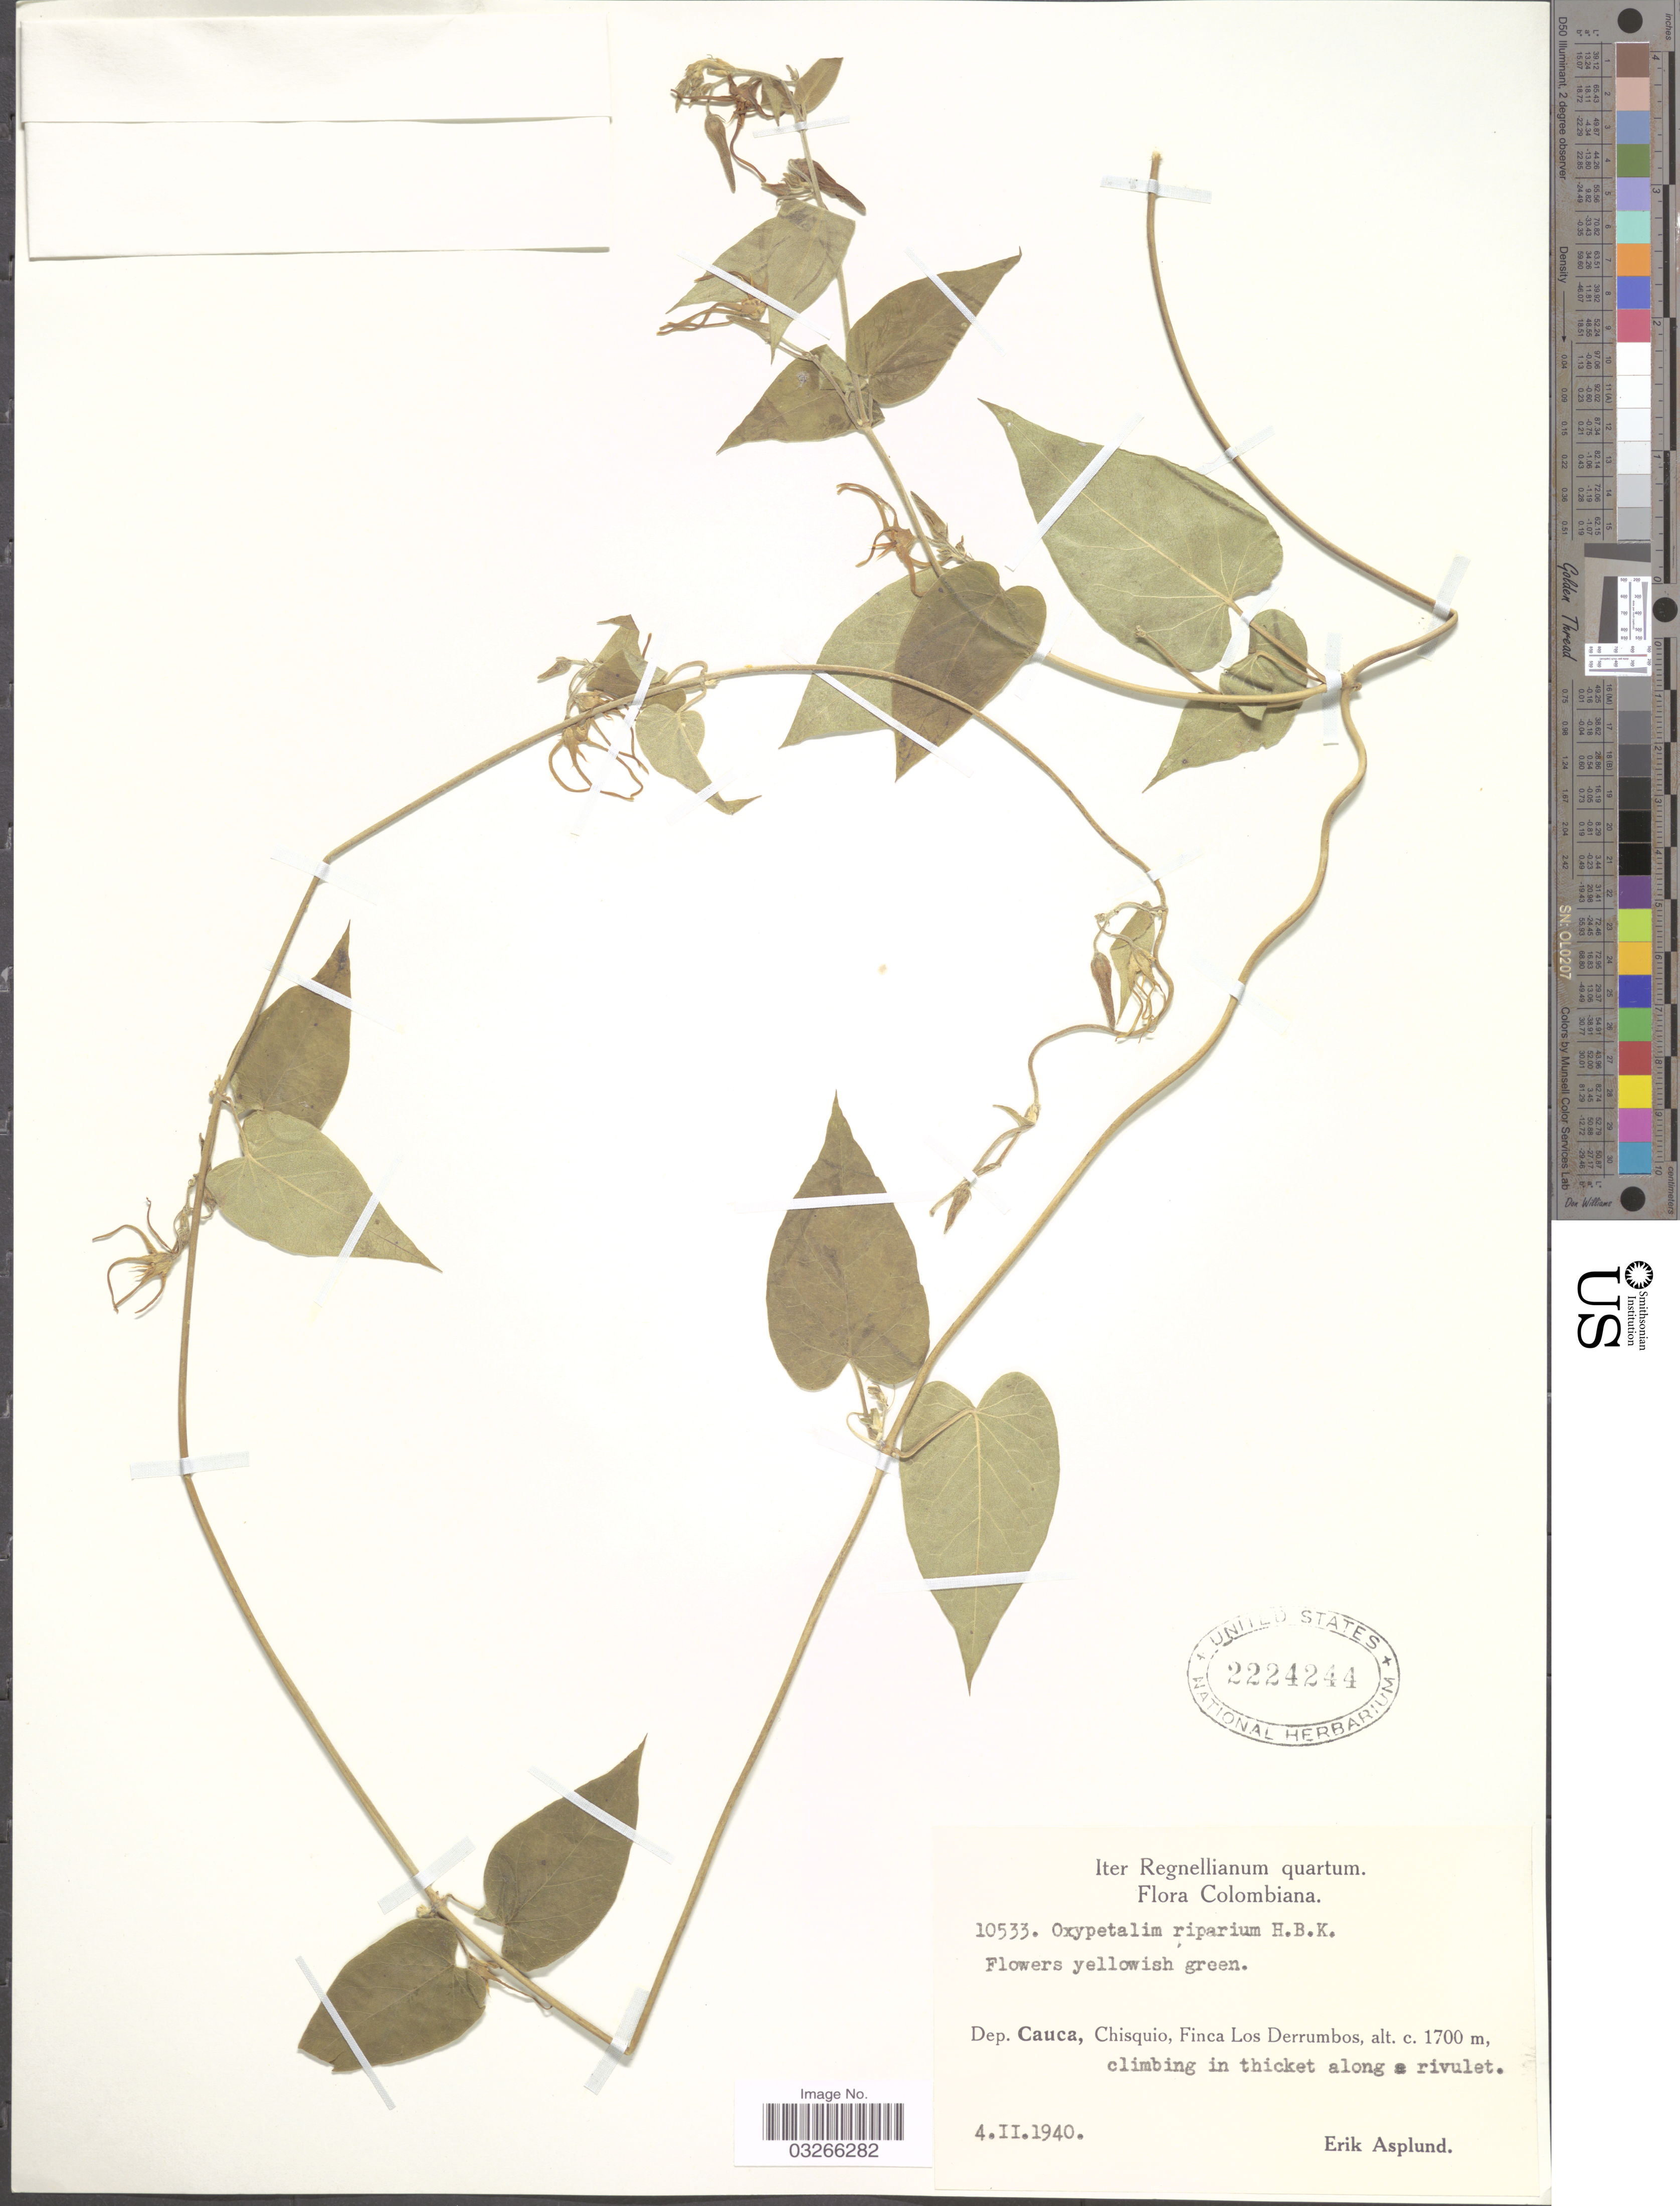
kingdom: Plantae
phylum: Tracheophyta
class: Magnoliopsida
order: Gentianales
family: Apocynaceae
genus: Oxypetalum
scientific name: Oxypetalum cordifolium subsp. cordifolium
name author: (Vent.) Schltr.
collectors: E. Asplund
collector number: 10533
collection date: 1940-02-04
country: Colombia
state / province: Cauca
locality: Dep. Cauca, Chisquio, Finca Los Derrumbos.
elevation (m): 1700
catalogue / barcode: US 2224244